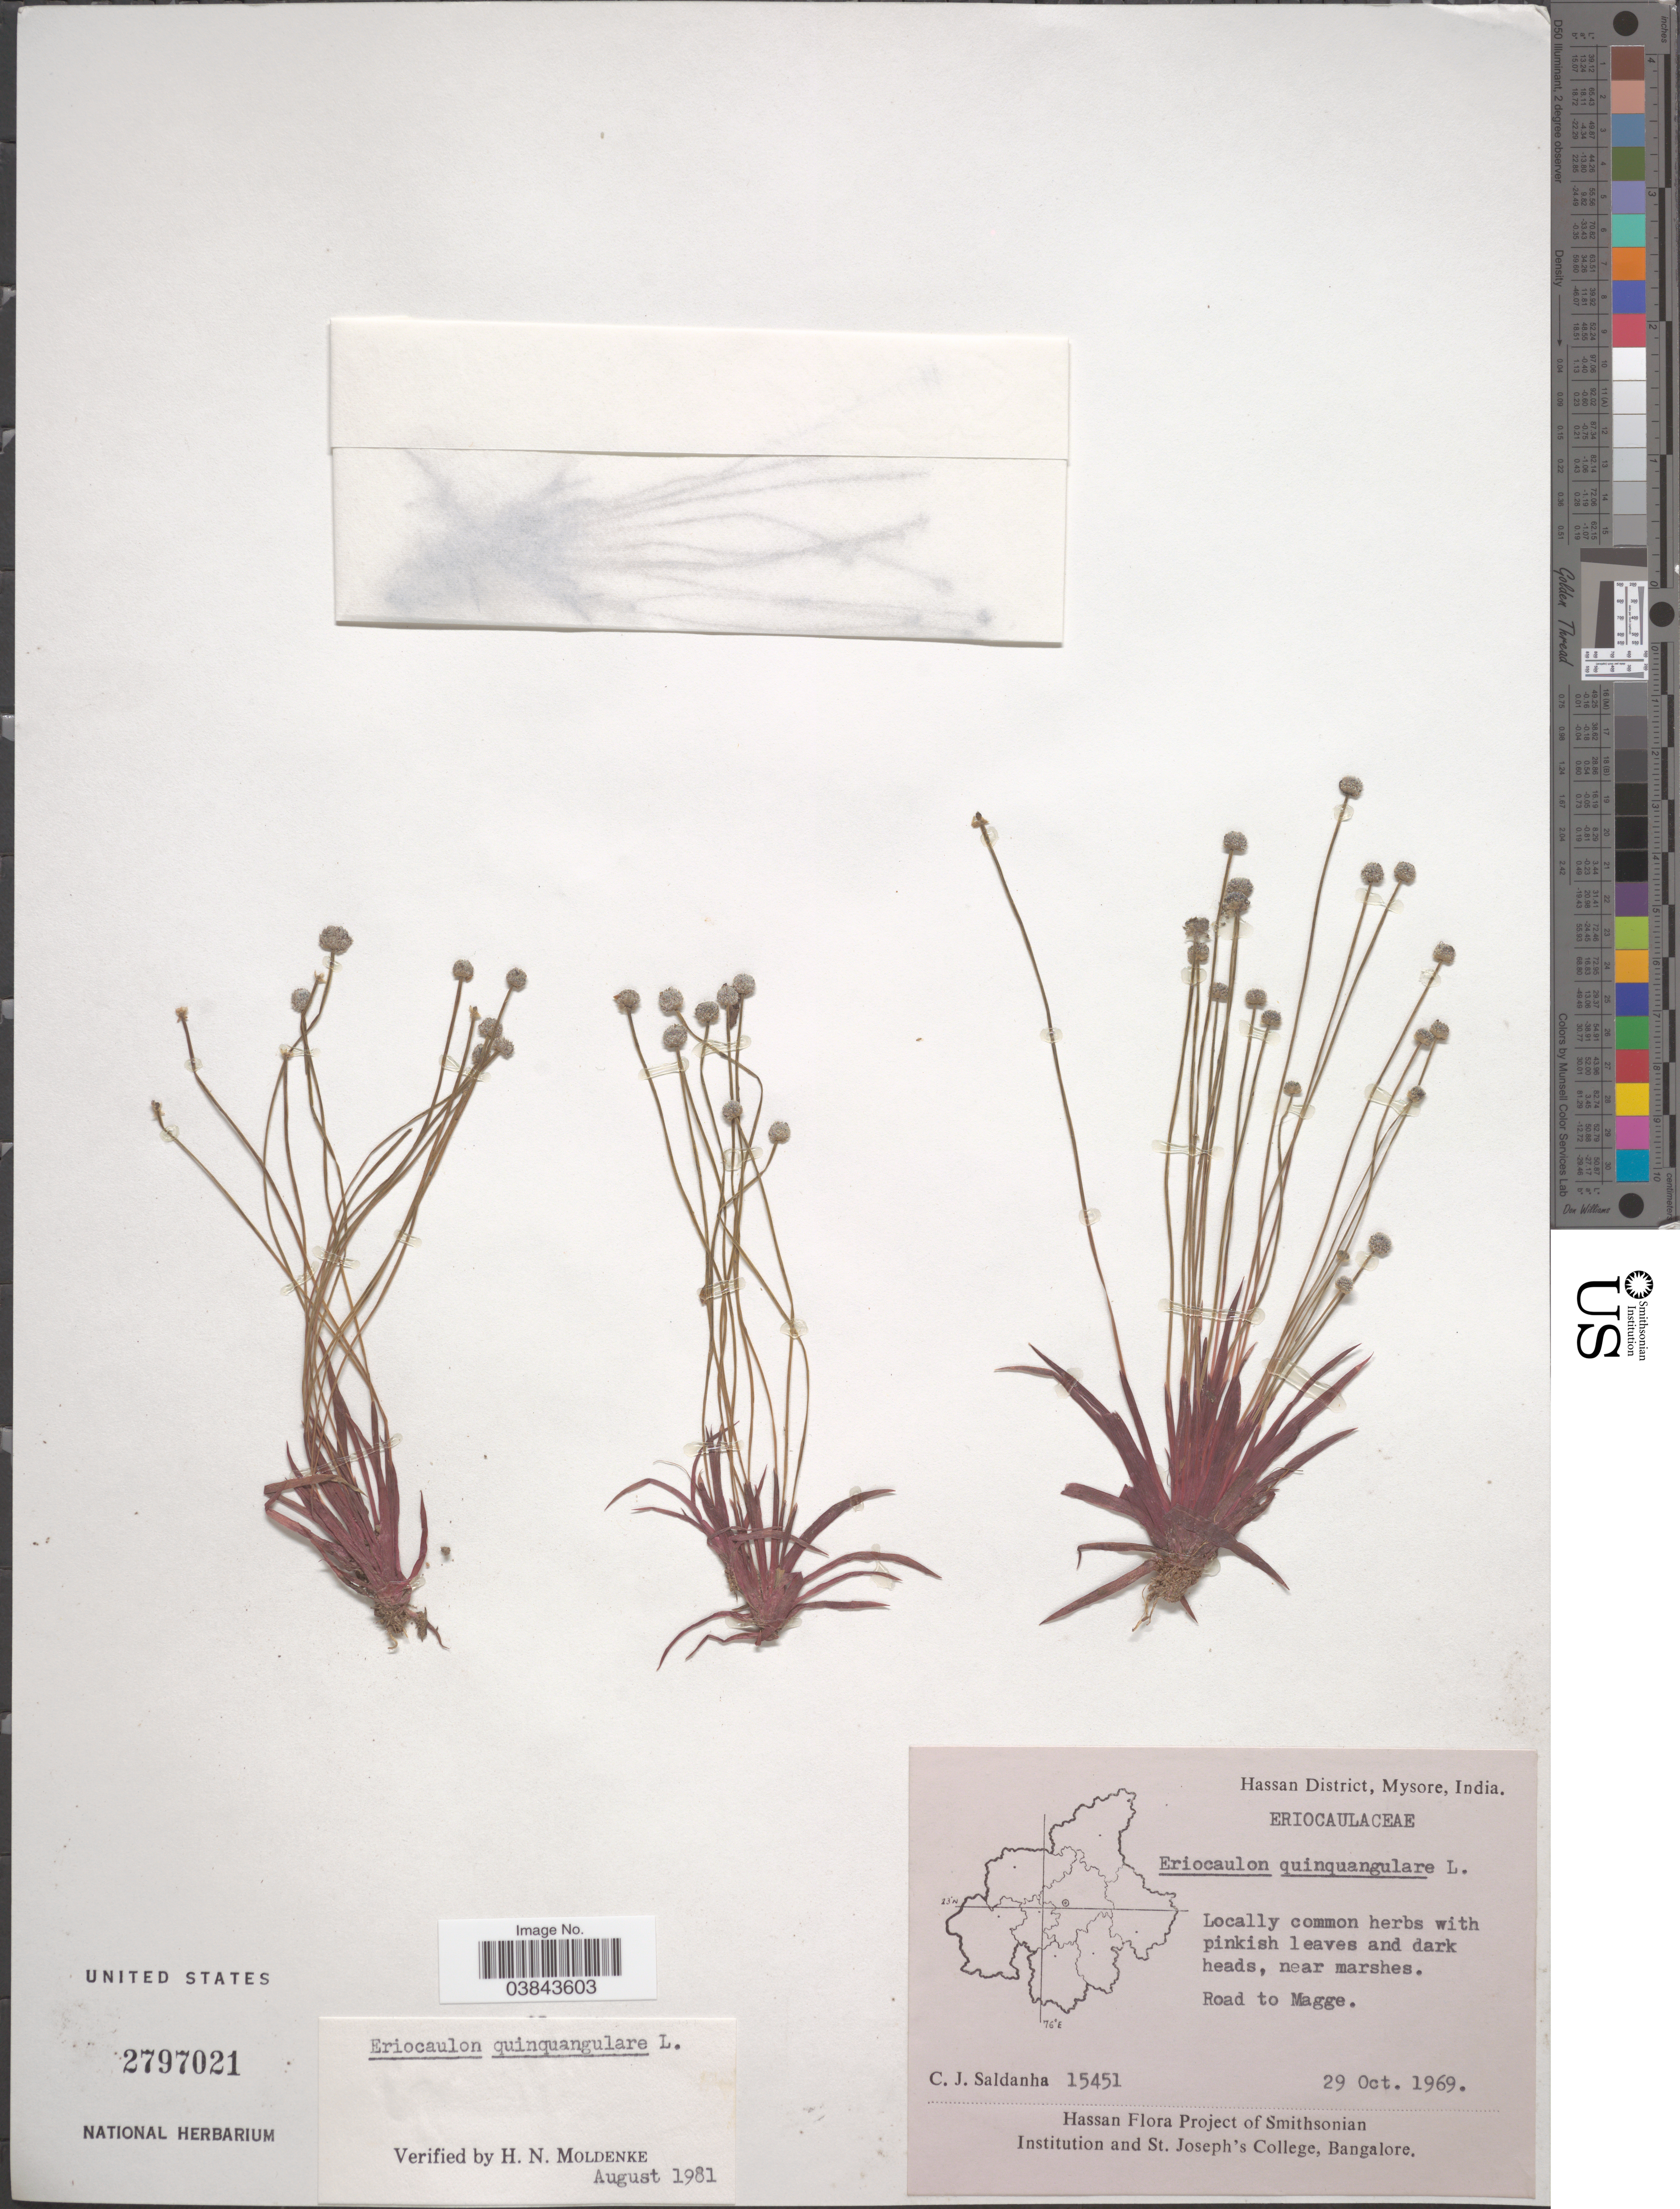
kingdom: Plantae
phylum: Tracheophyta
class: Liliopsida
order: Poales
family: Eriocaulaceae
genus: Eriocaulon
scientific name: Eriocaulon quinquangulare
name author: L.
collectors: C. J. Saldanha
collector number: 15451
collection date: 1969-10-29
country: India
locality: Hassan District, Mysore. Road to Magge.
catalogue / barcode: US 2797021